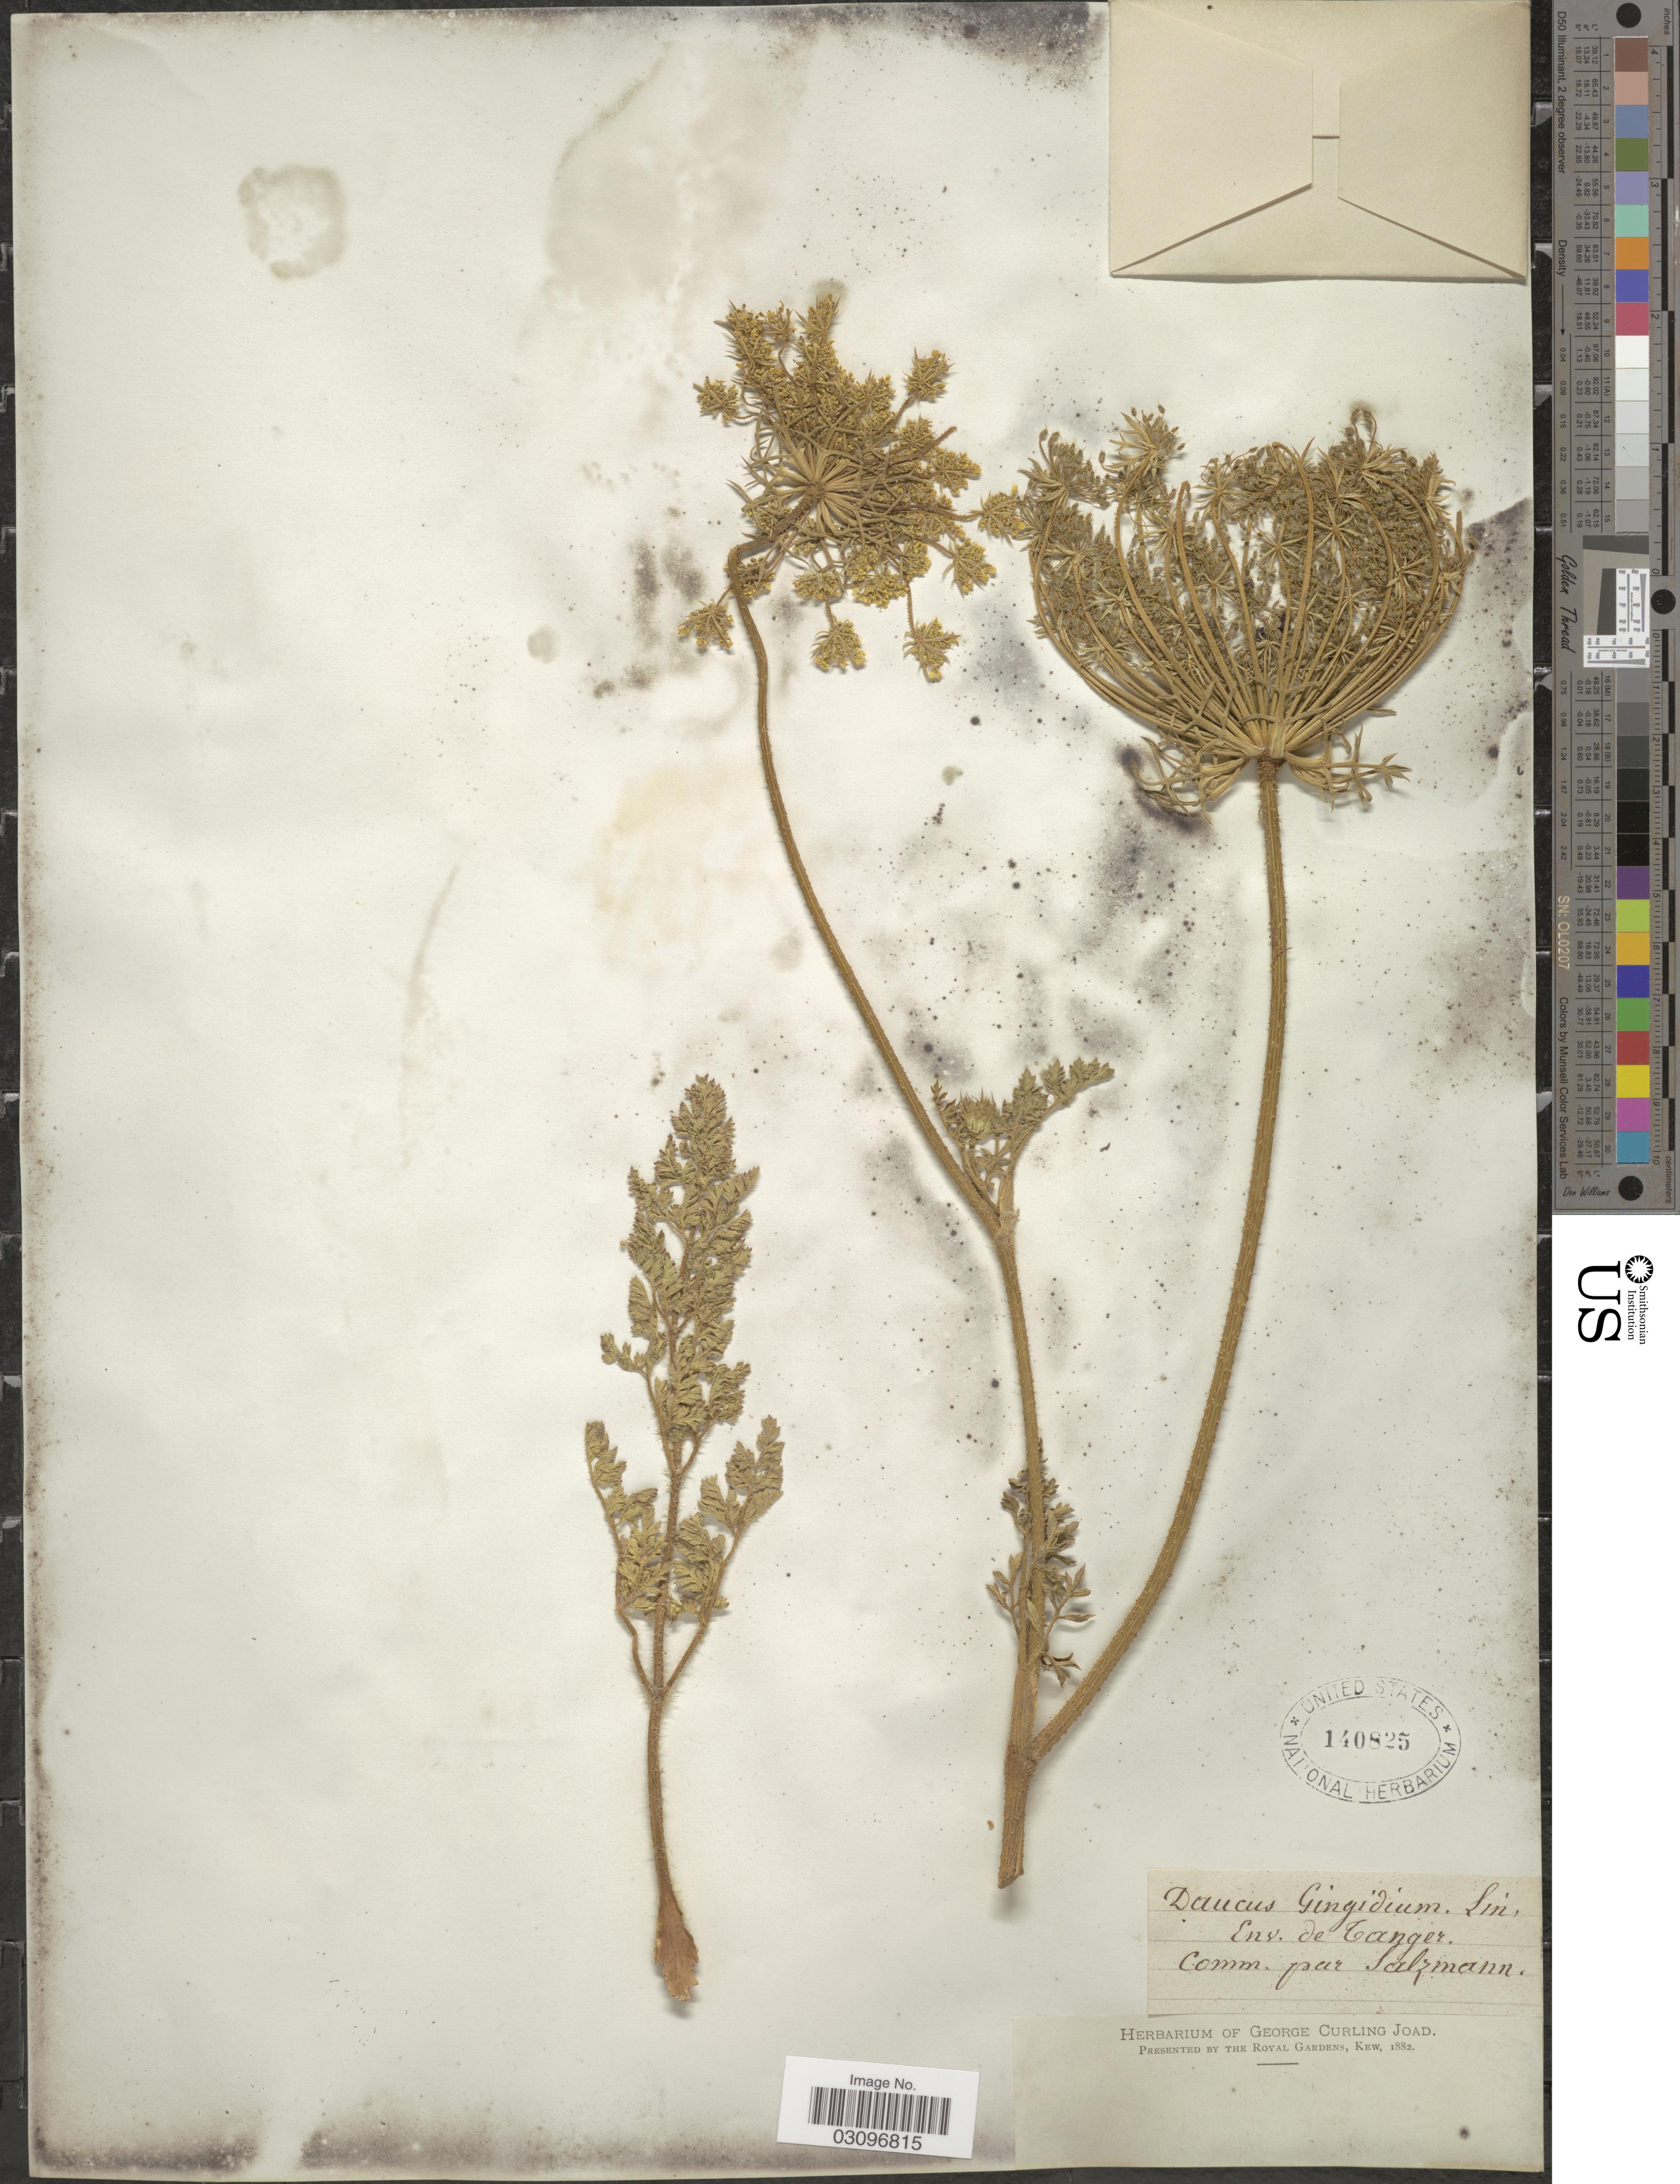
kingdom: Plantae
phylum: Tracheophyta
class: Magnoliopsida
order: Apiales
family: Apiaceae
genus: Daucus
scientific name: Daucus gingidium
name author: L.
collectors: ex herb. George Curling Joad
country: Morocco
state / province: Tanger-Tétouan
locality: Env. de Tanger.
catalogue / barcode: US 140825